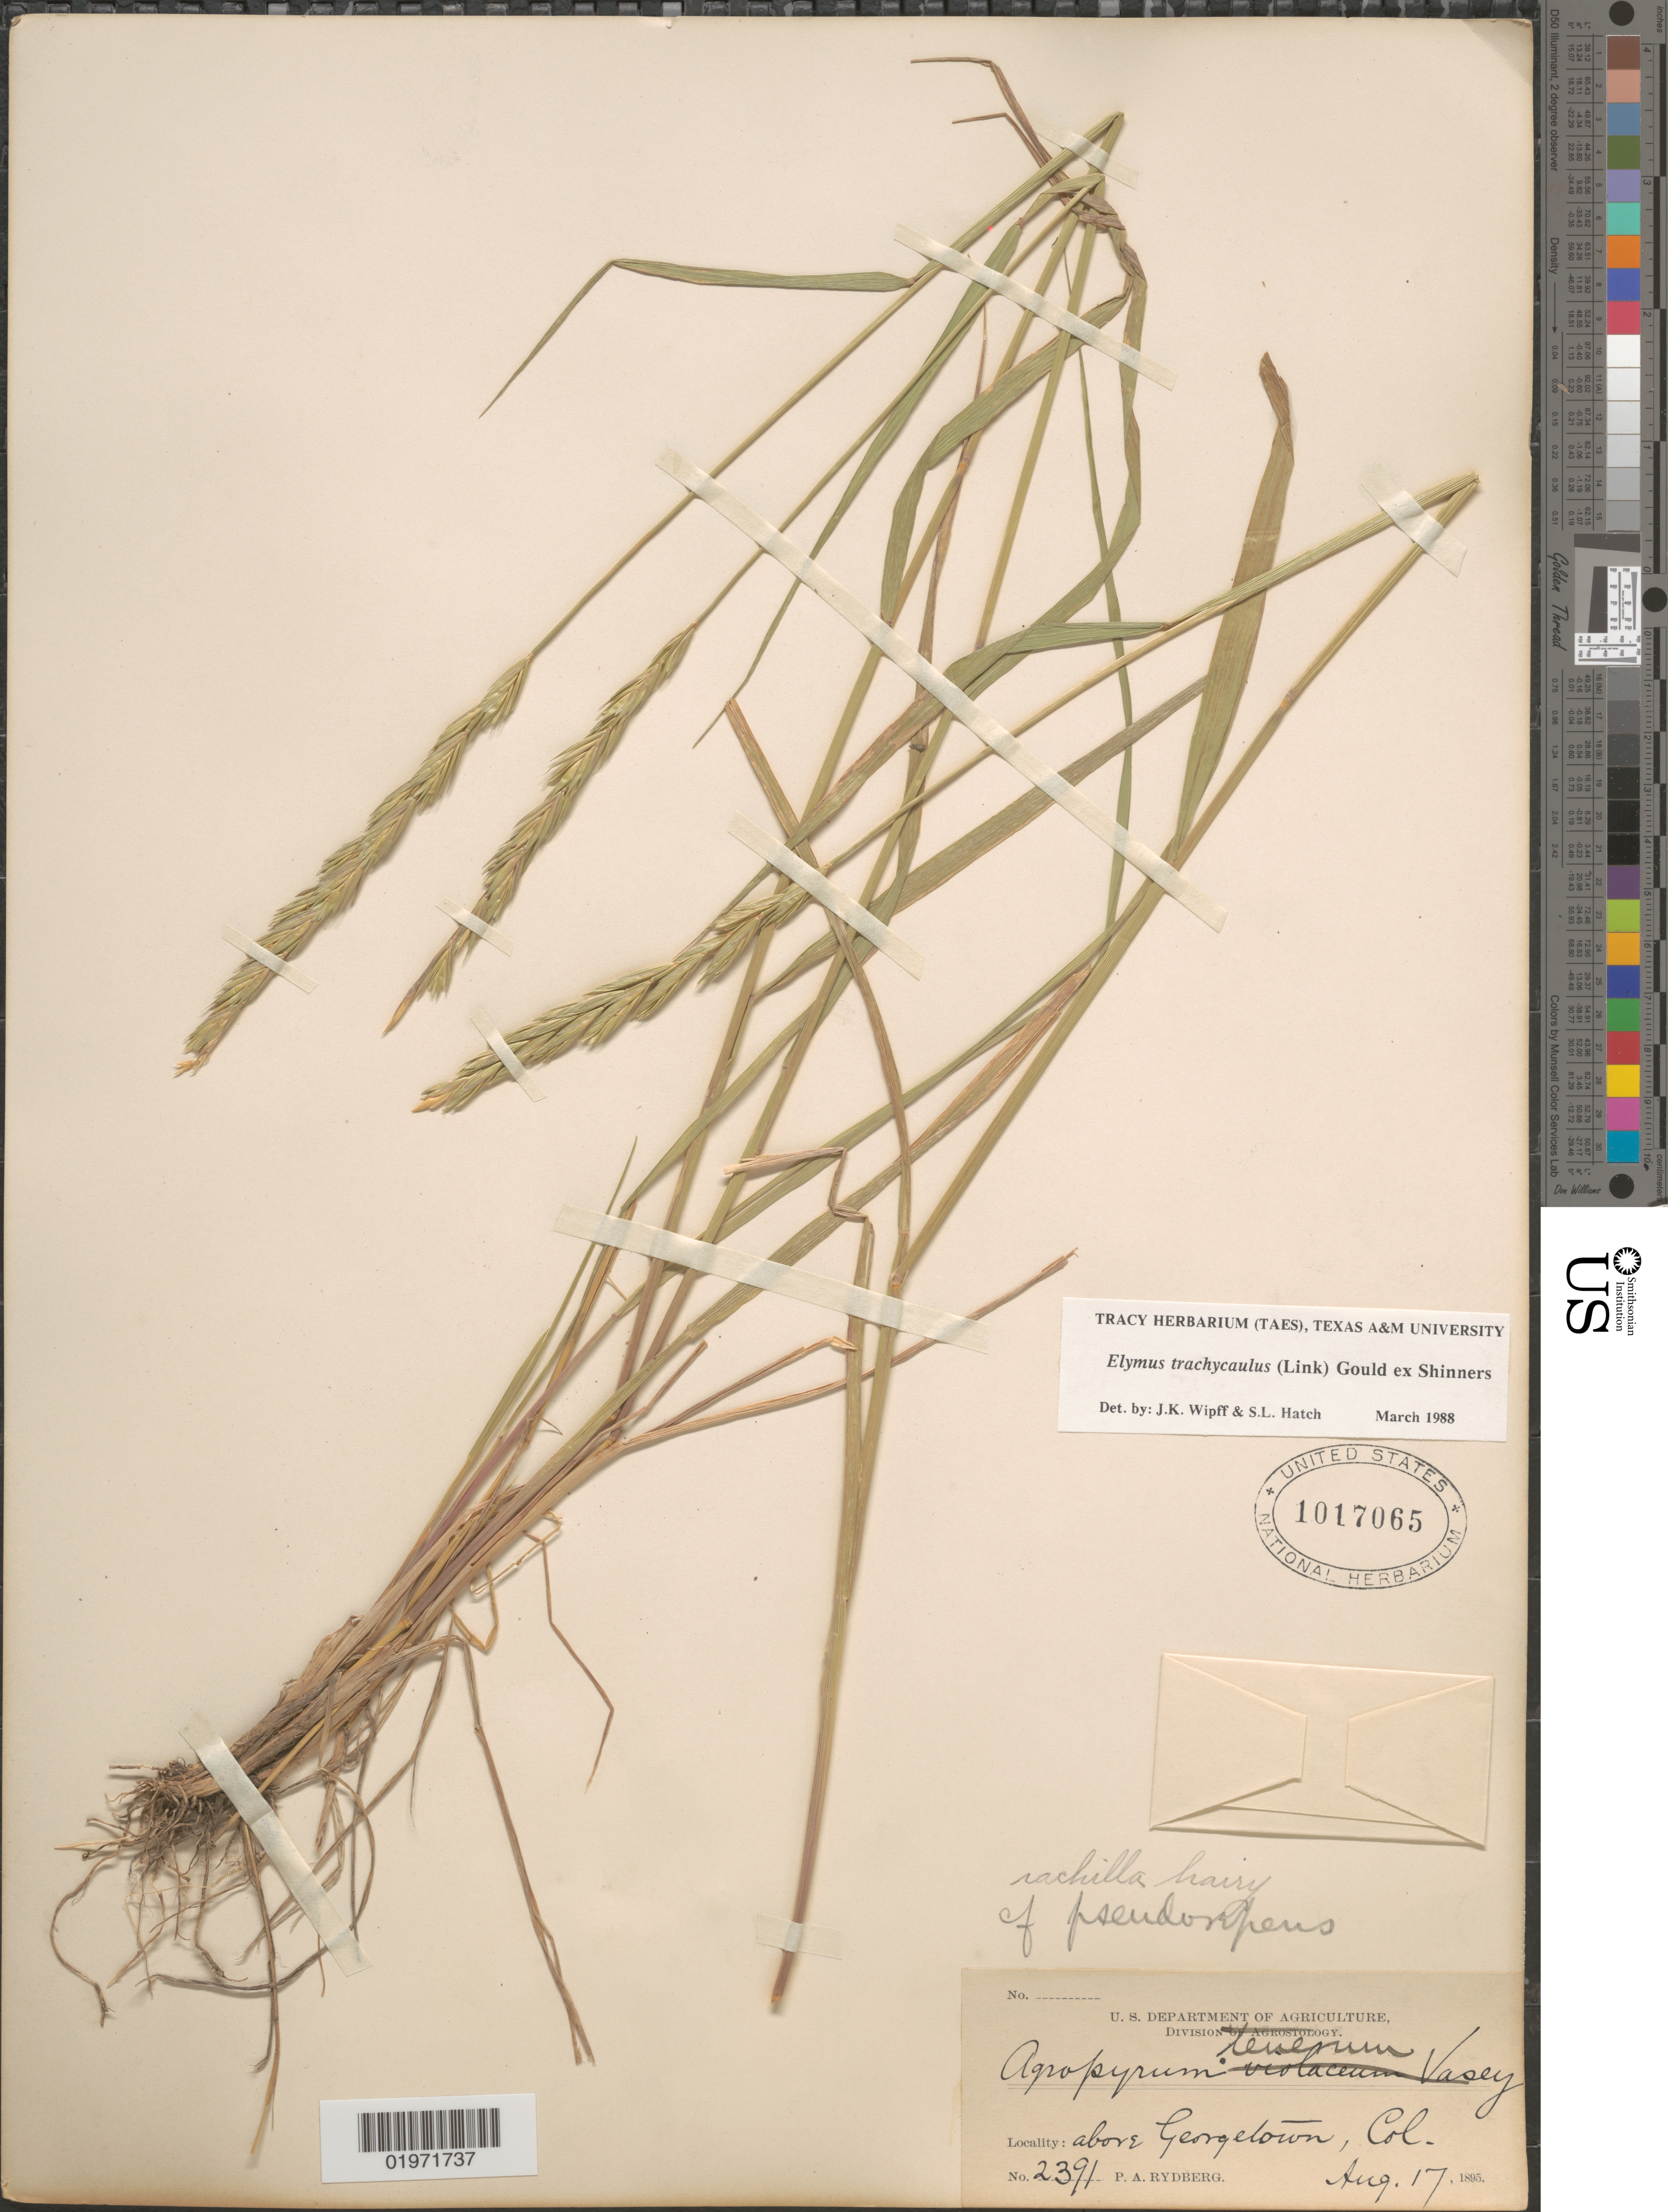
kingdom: Plantae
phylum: Tracheophyta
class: Liliopsida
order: Poales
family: Poaceae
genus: Elymus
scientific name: Elymus trachycaulus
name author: (Link) Gould ex Shinners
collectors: P. A. Rydberg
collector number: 2391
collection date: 1895-08-17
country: United States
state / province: Colorado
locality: Above Georgetown.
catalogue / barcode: US 1017065